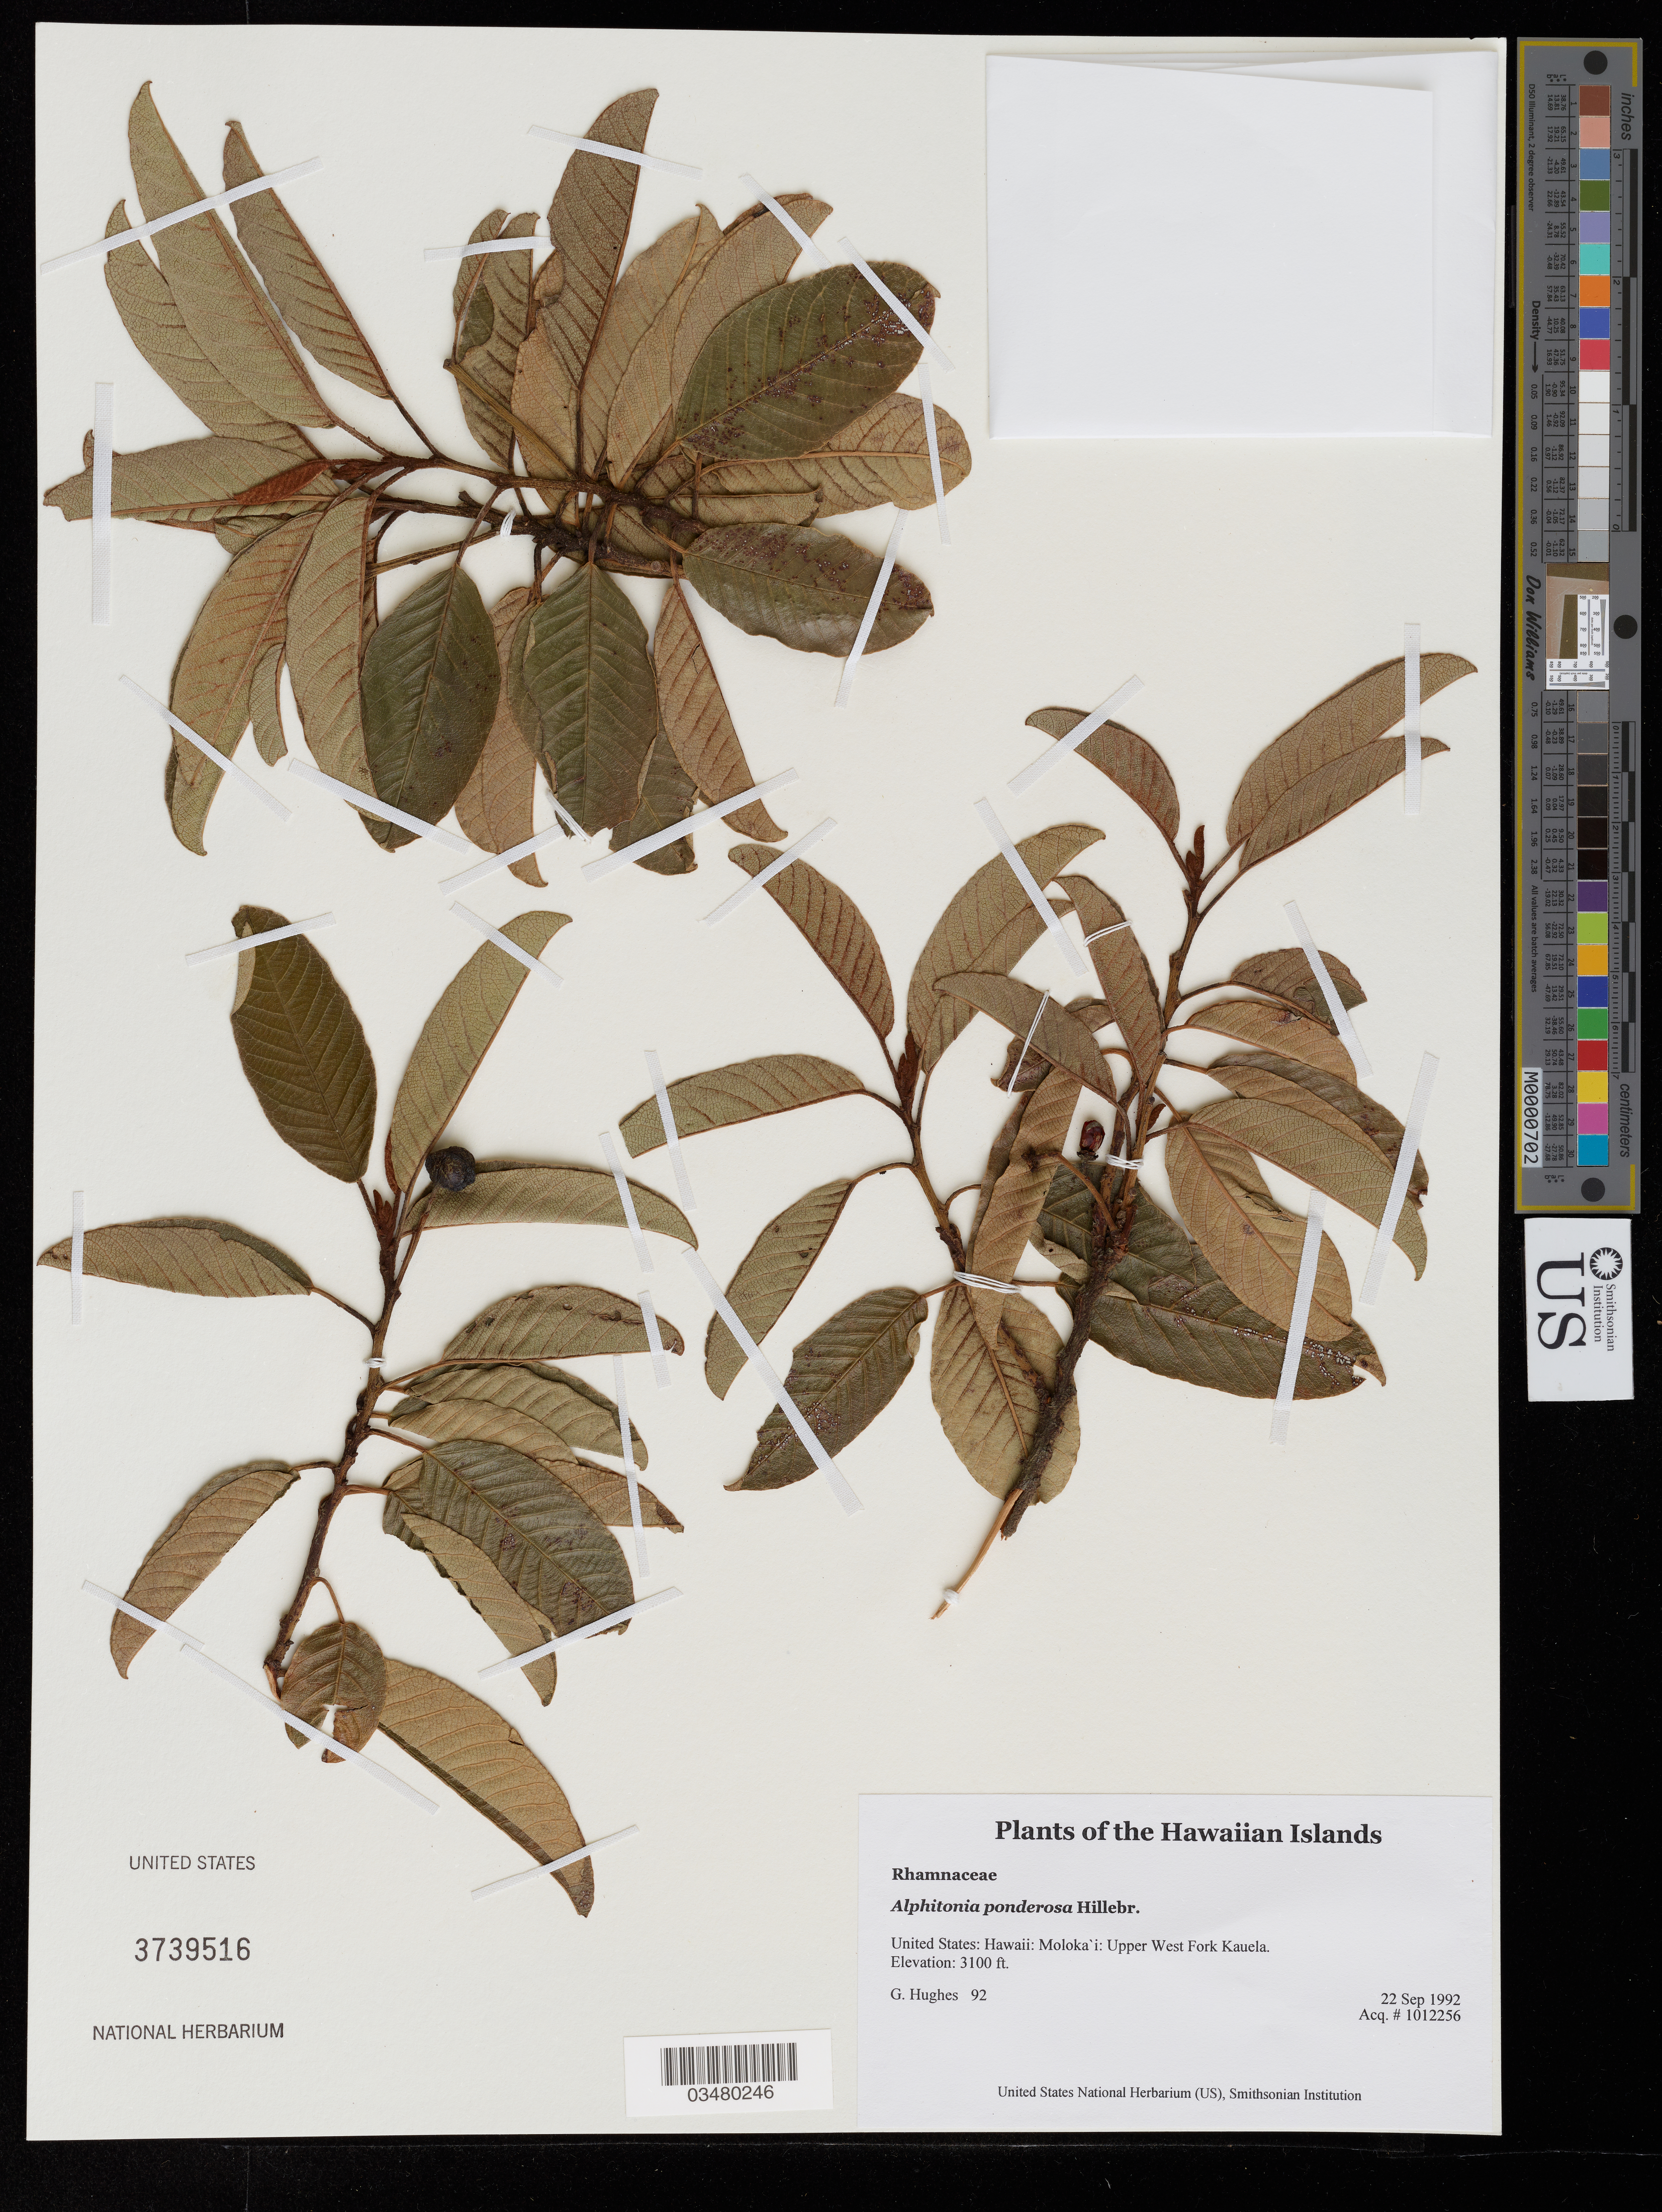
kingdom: Plantae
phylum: Tracheophyta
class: Magnoliopsida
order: Rosales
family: Rhamnaceae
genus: Alphitonia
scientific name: Alphitonia ponderosa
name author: Hillebr.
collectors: G. Hughes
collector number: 92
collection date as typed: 9-22-92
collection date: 1992-09-22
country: United States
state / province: Hawaii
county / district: Maui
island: Moloka'i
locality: Upper West Fork Kauela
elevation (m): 945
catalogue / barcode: US 3739516